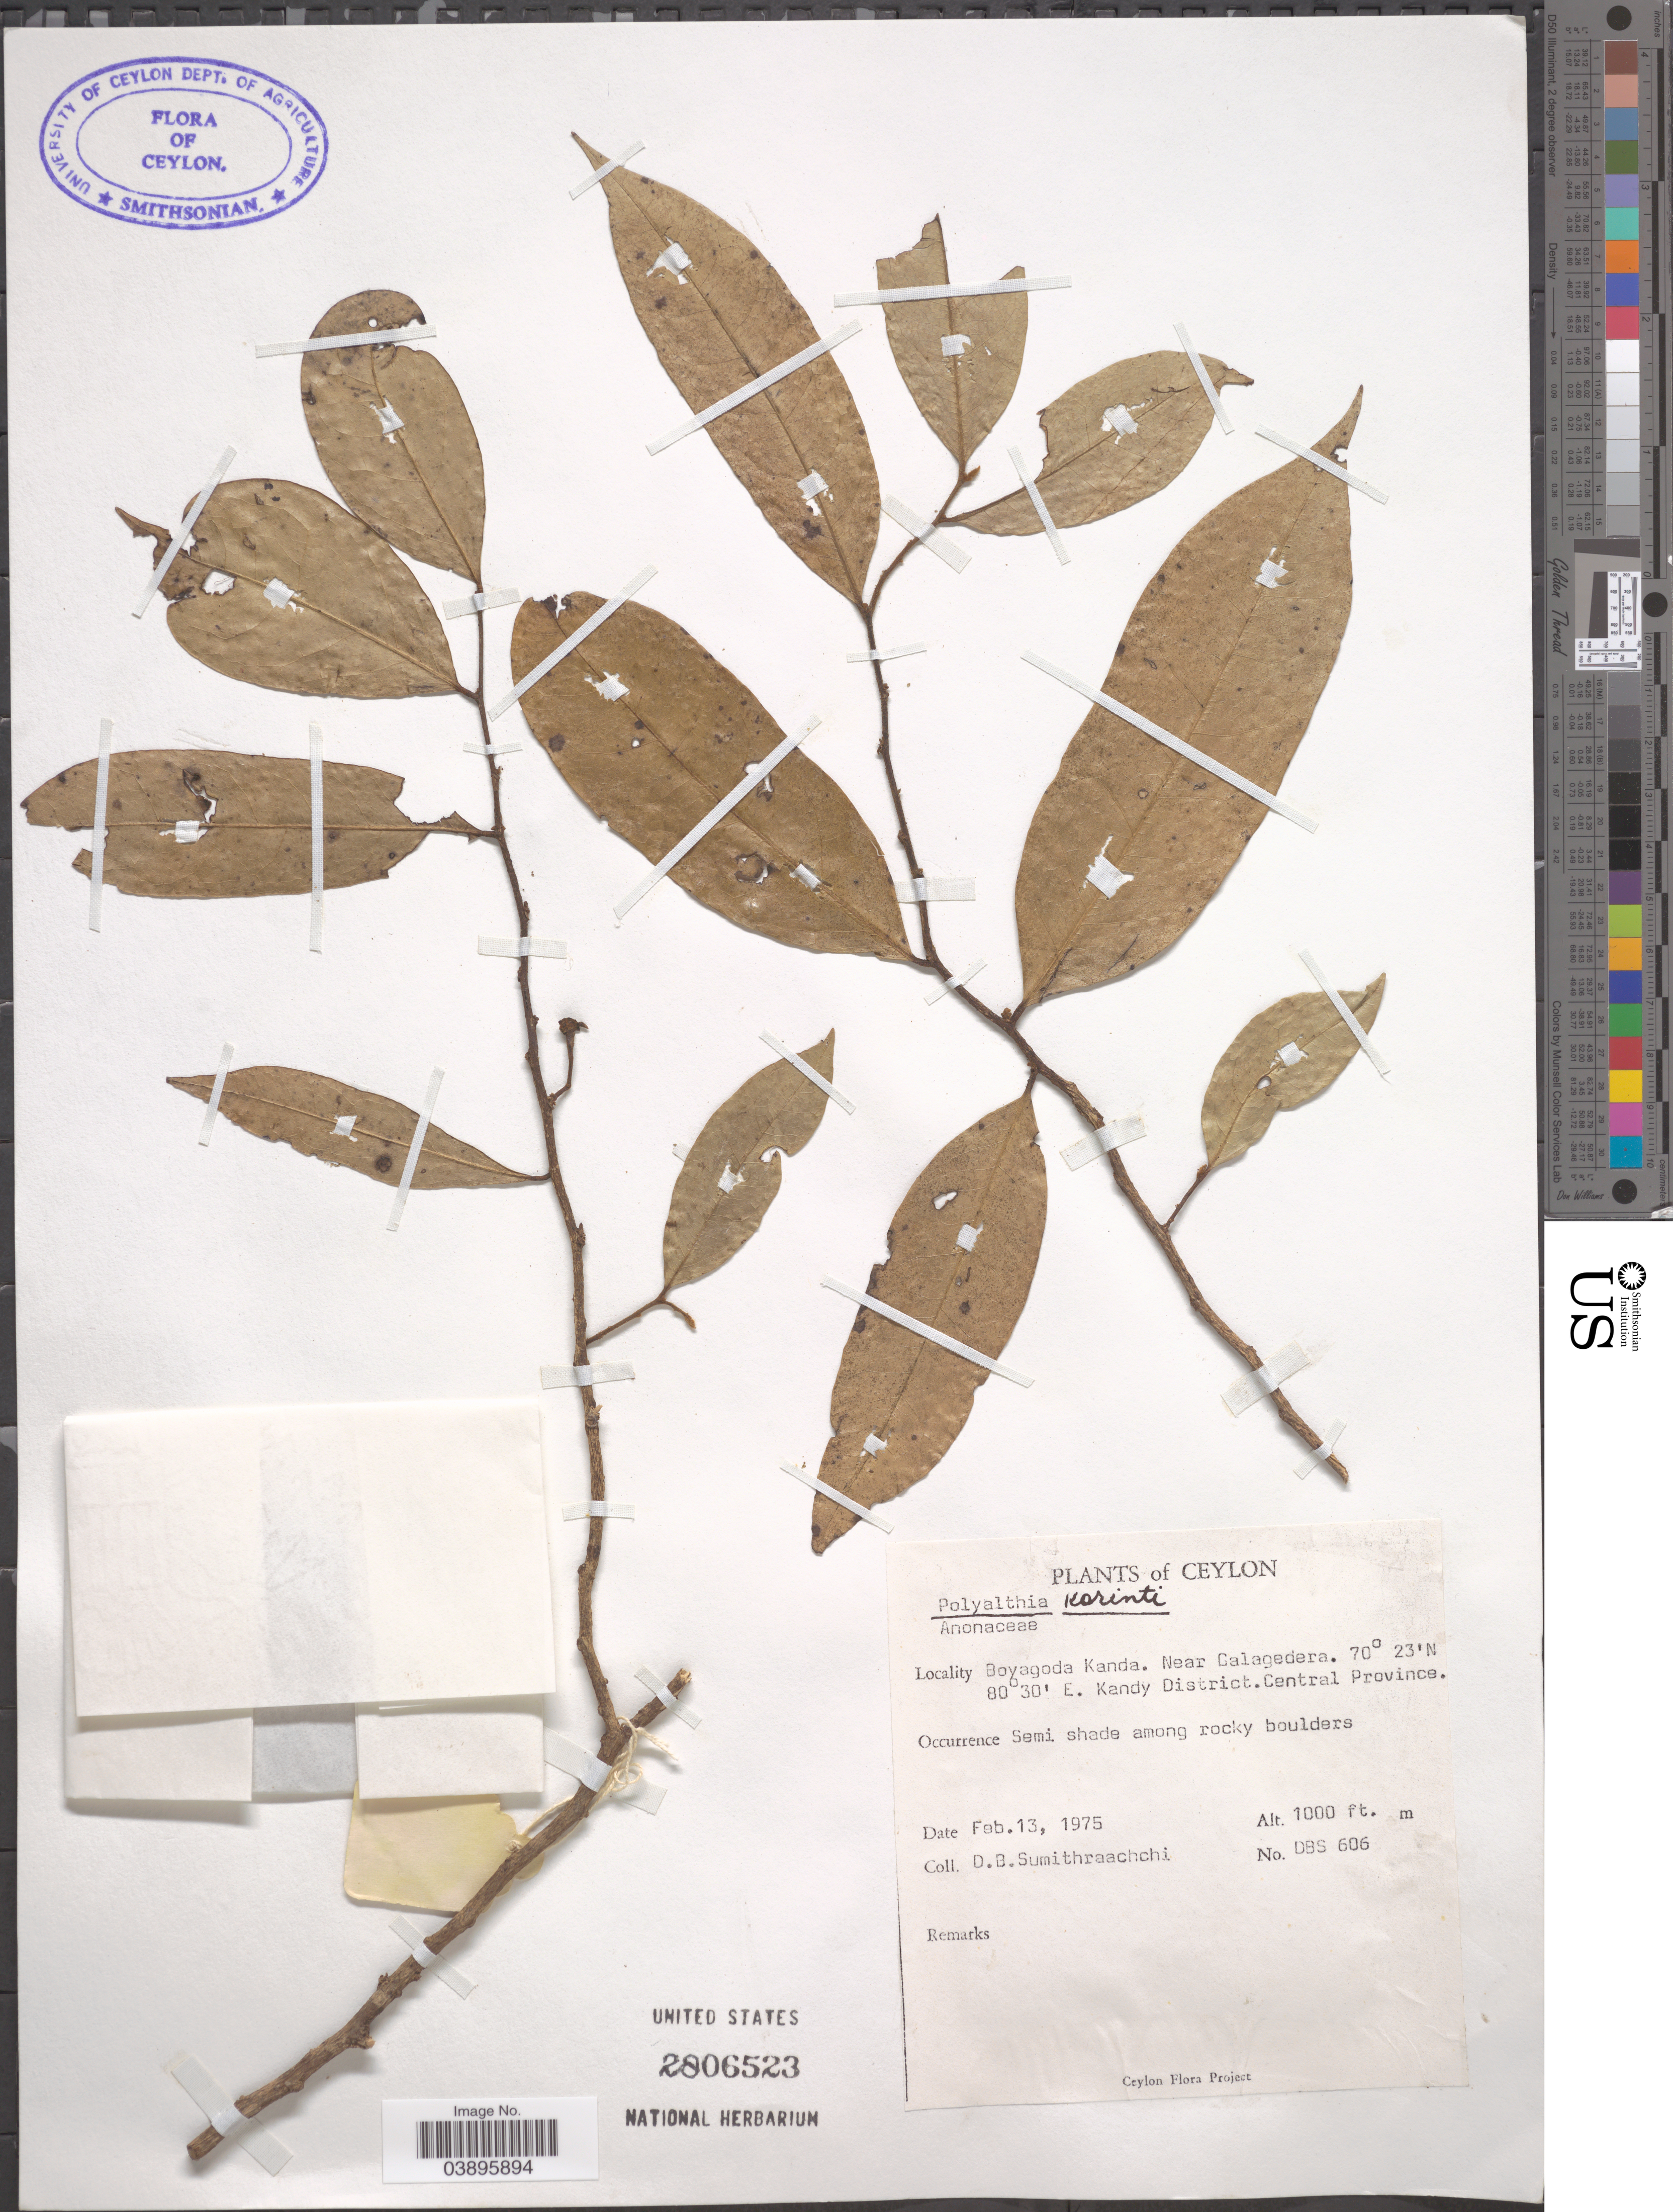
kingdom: Plantae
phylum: Tracheophyta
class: Magnoliopsida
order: Magnoliales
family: Annonaceae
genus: Polyalthia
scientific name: Polyalthia korinti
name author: (Dunal) Thwaites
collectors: D. B. Sumithraarachchi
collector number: DBS 606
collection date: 1975-02-13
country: Sri Lanka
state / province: Central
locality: Ceylon. Boyagoda Kanda. Near Galagedera. E. Kandy District.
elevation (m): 305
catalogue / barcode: US 2806523